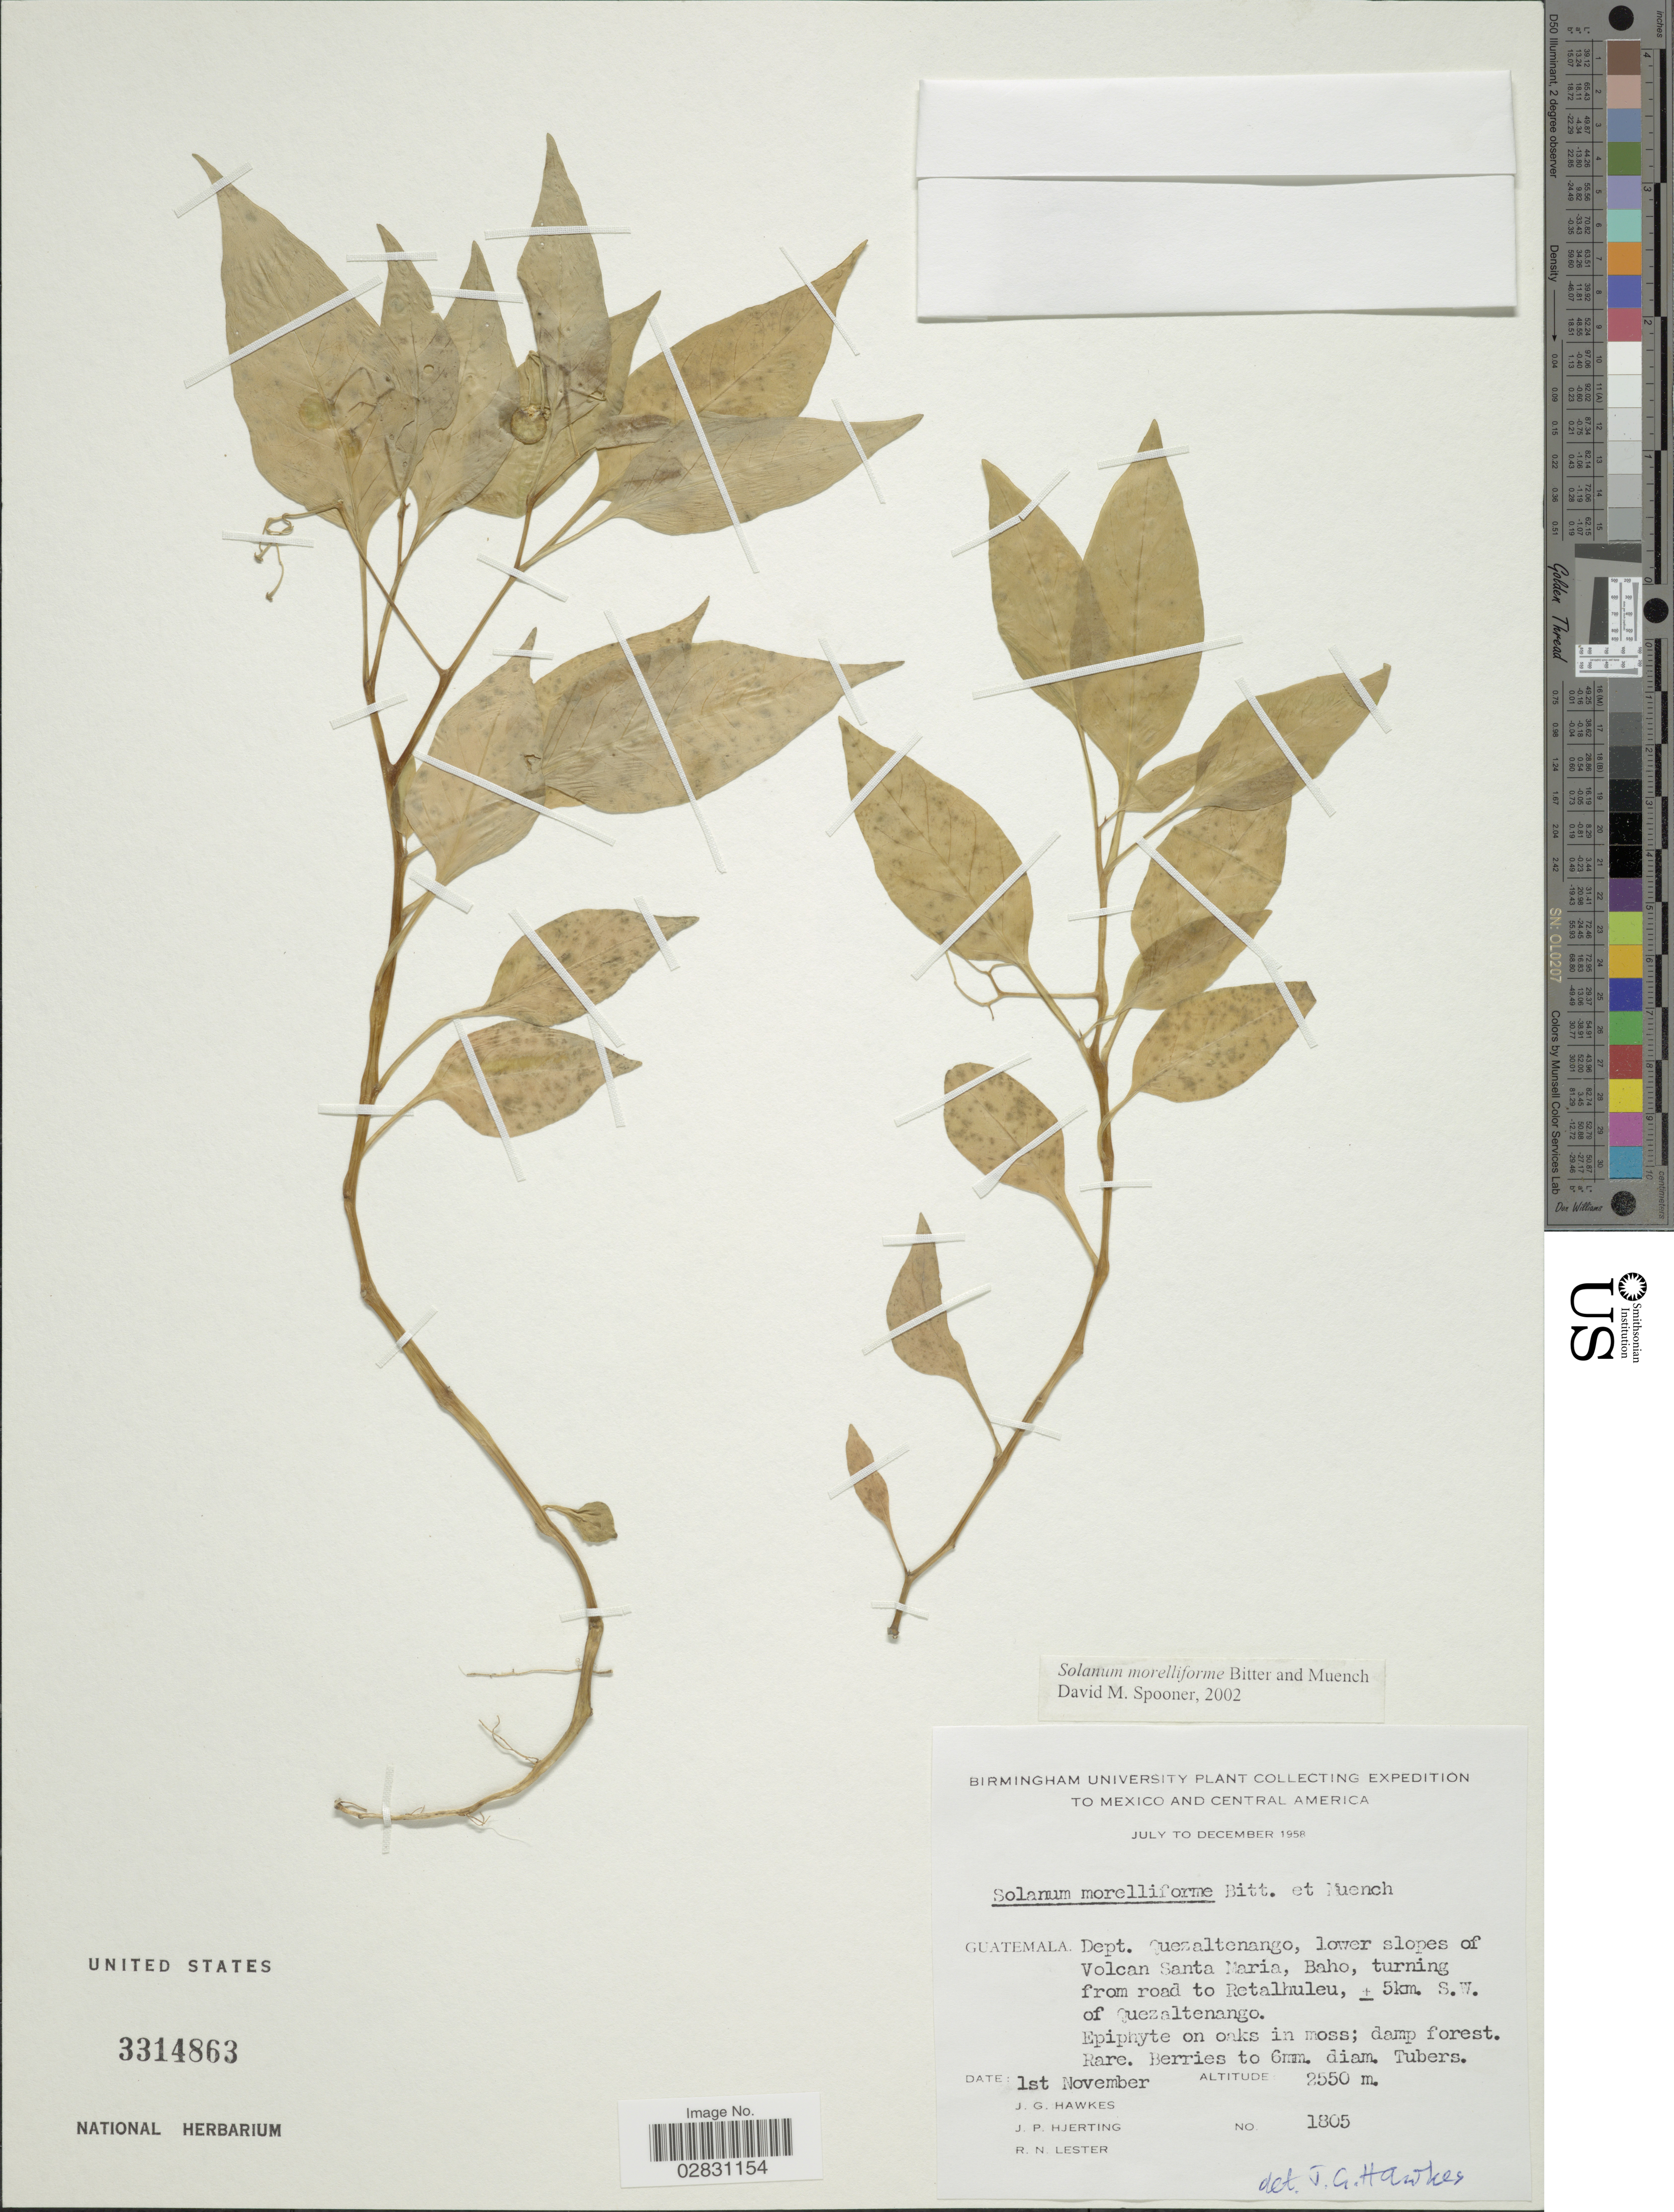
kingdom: Plantae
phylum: Tracheophyta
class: Magnoliopsida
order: Solanales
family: Solanaceae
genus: Solanum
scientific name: Solanum morelliforme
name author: Bitter & Munch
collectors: J. Hawkes, J. P. Hjerting & R. Lester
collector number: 1805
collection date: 1958-11-01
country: Guatemala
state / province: Quetzaltenango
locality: Central America, Dept. Quezaltenango, lower slopes of Volcan Santa Maria, Baho, turning from road to Retalhuleu, ± 5 km S.W. of Quezaltenango.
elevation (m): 2550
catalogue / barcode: US 3314863